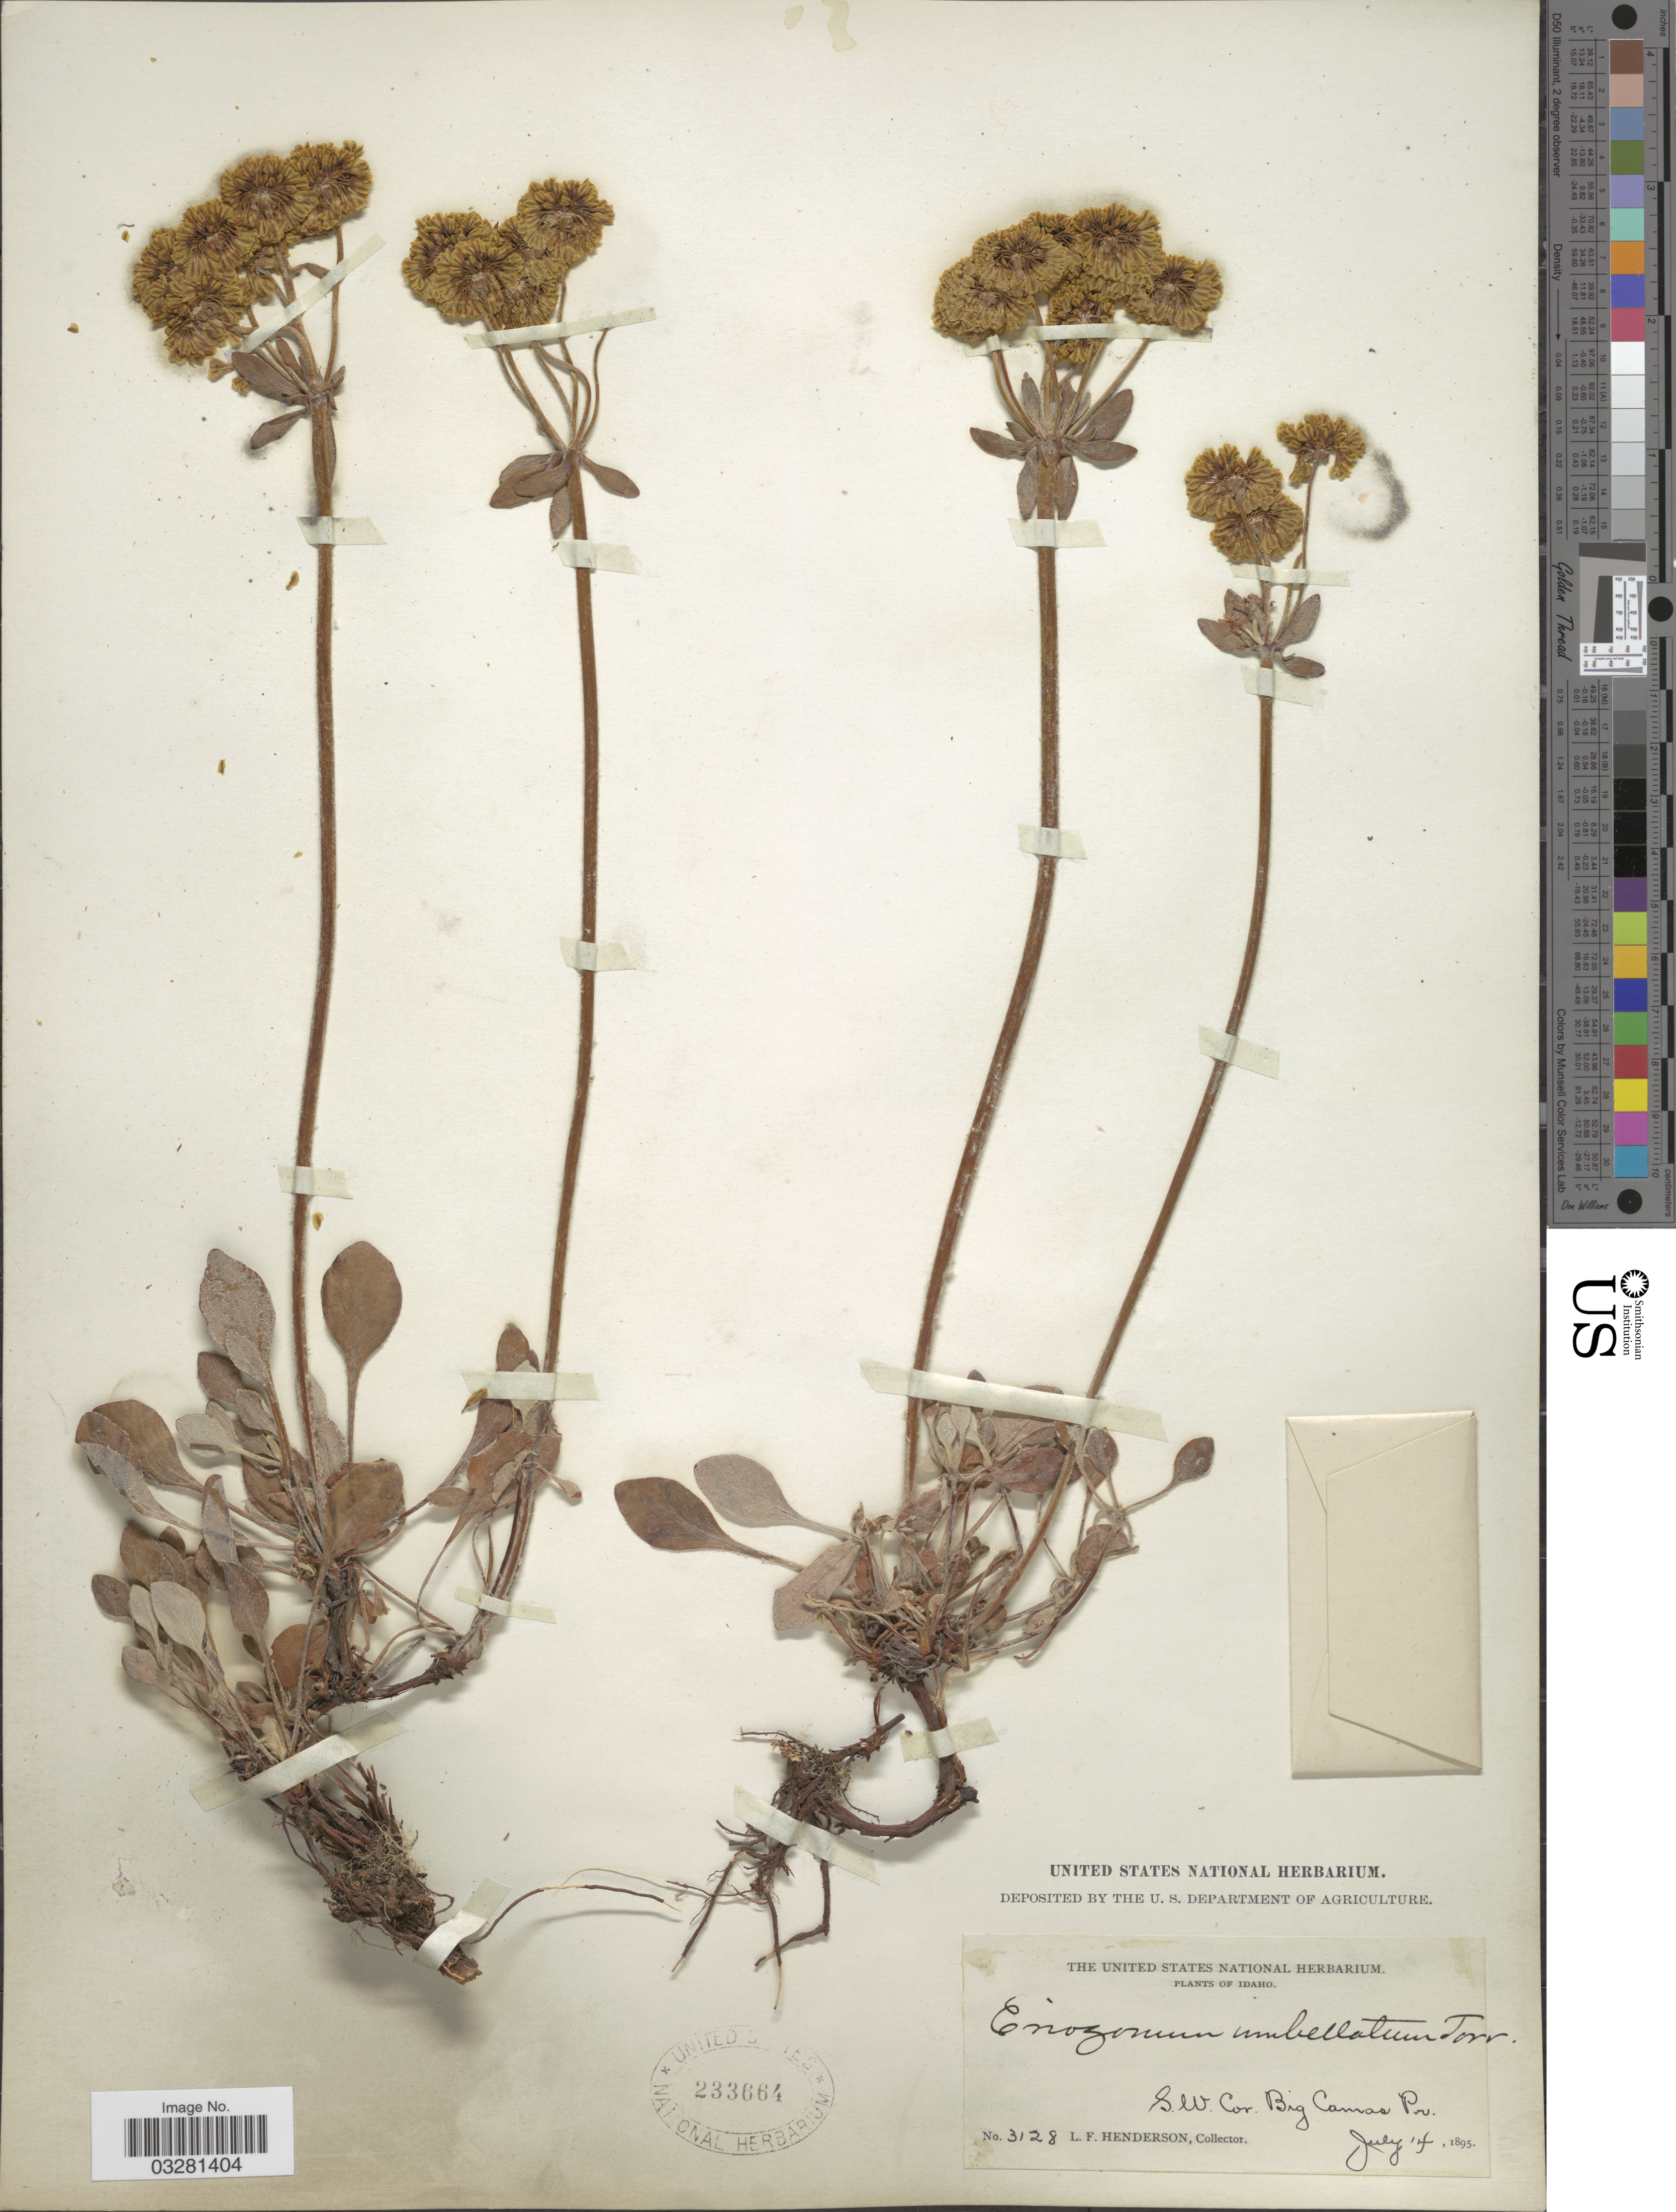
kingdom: Plantae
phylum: Tracheophyta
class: Magnoliopsida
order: Caryophyllales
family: Polygonaceae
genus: Eriogonum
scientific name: Eriogonum umbellatum var. umbellatum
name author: Torr.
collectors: L. Henderson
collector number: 3128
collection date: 1895-07-14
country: United States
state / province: Idaho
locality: S. W. Cor. Big Camas Pr.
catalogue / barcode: US 233664